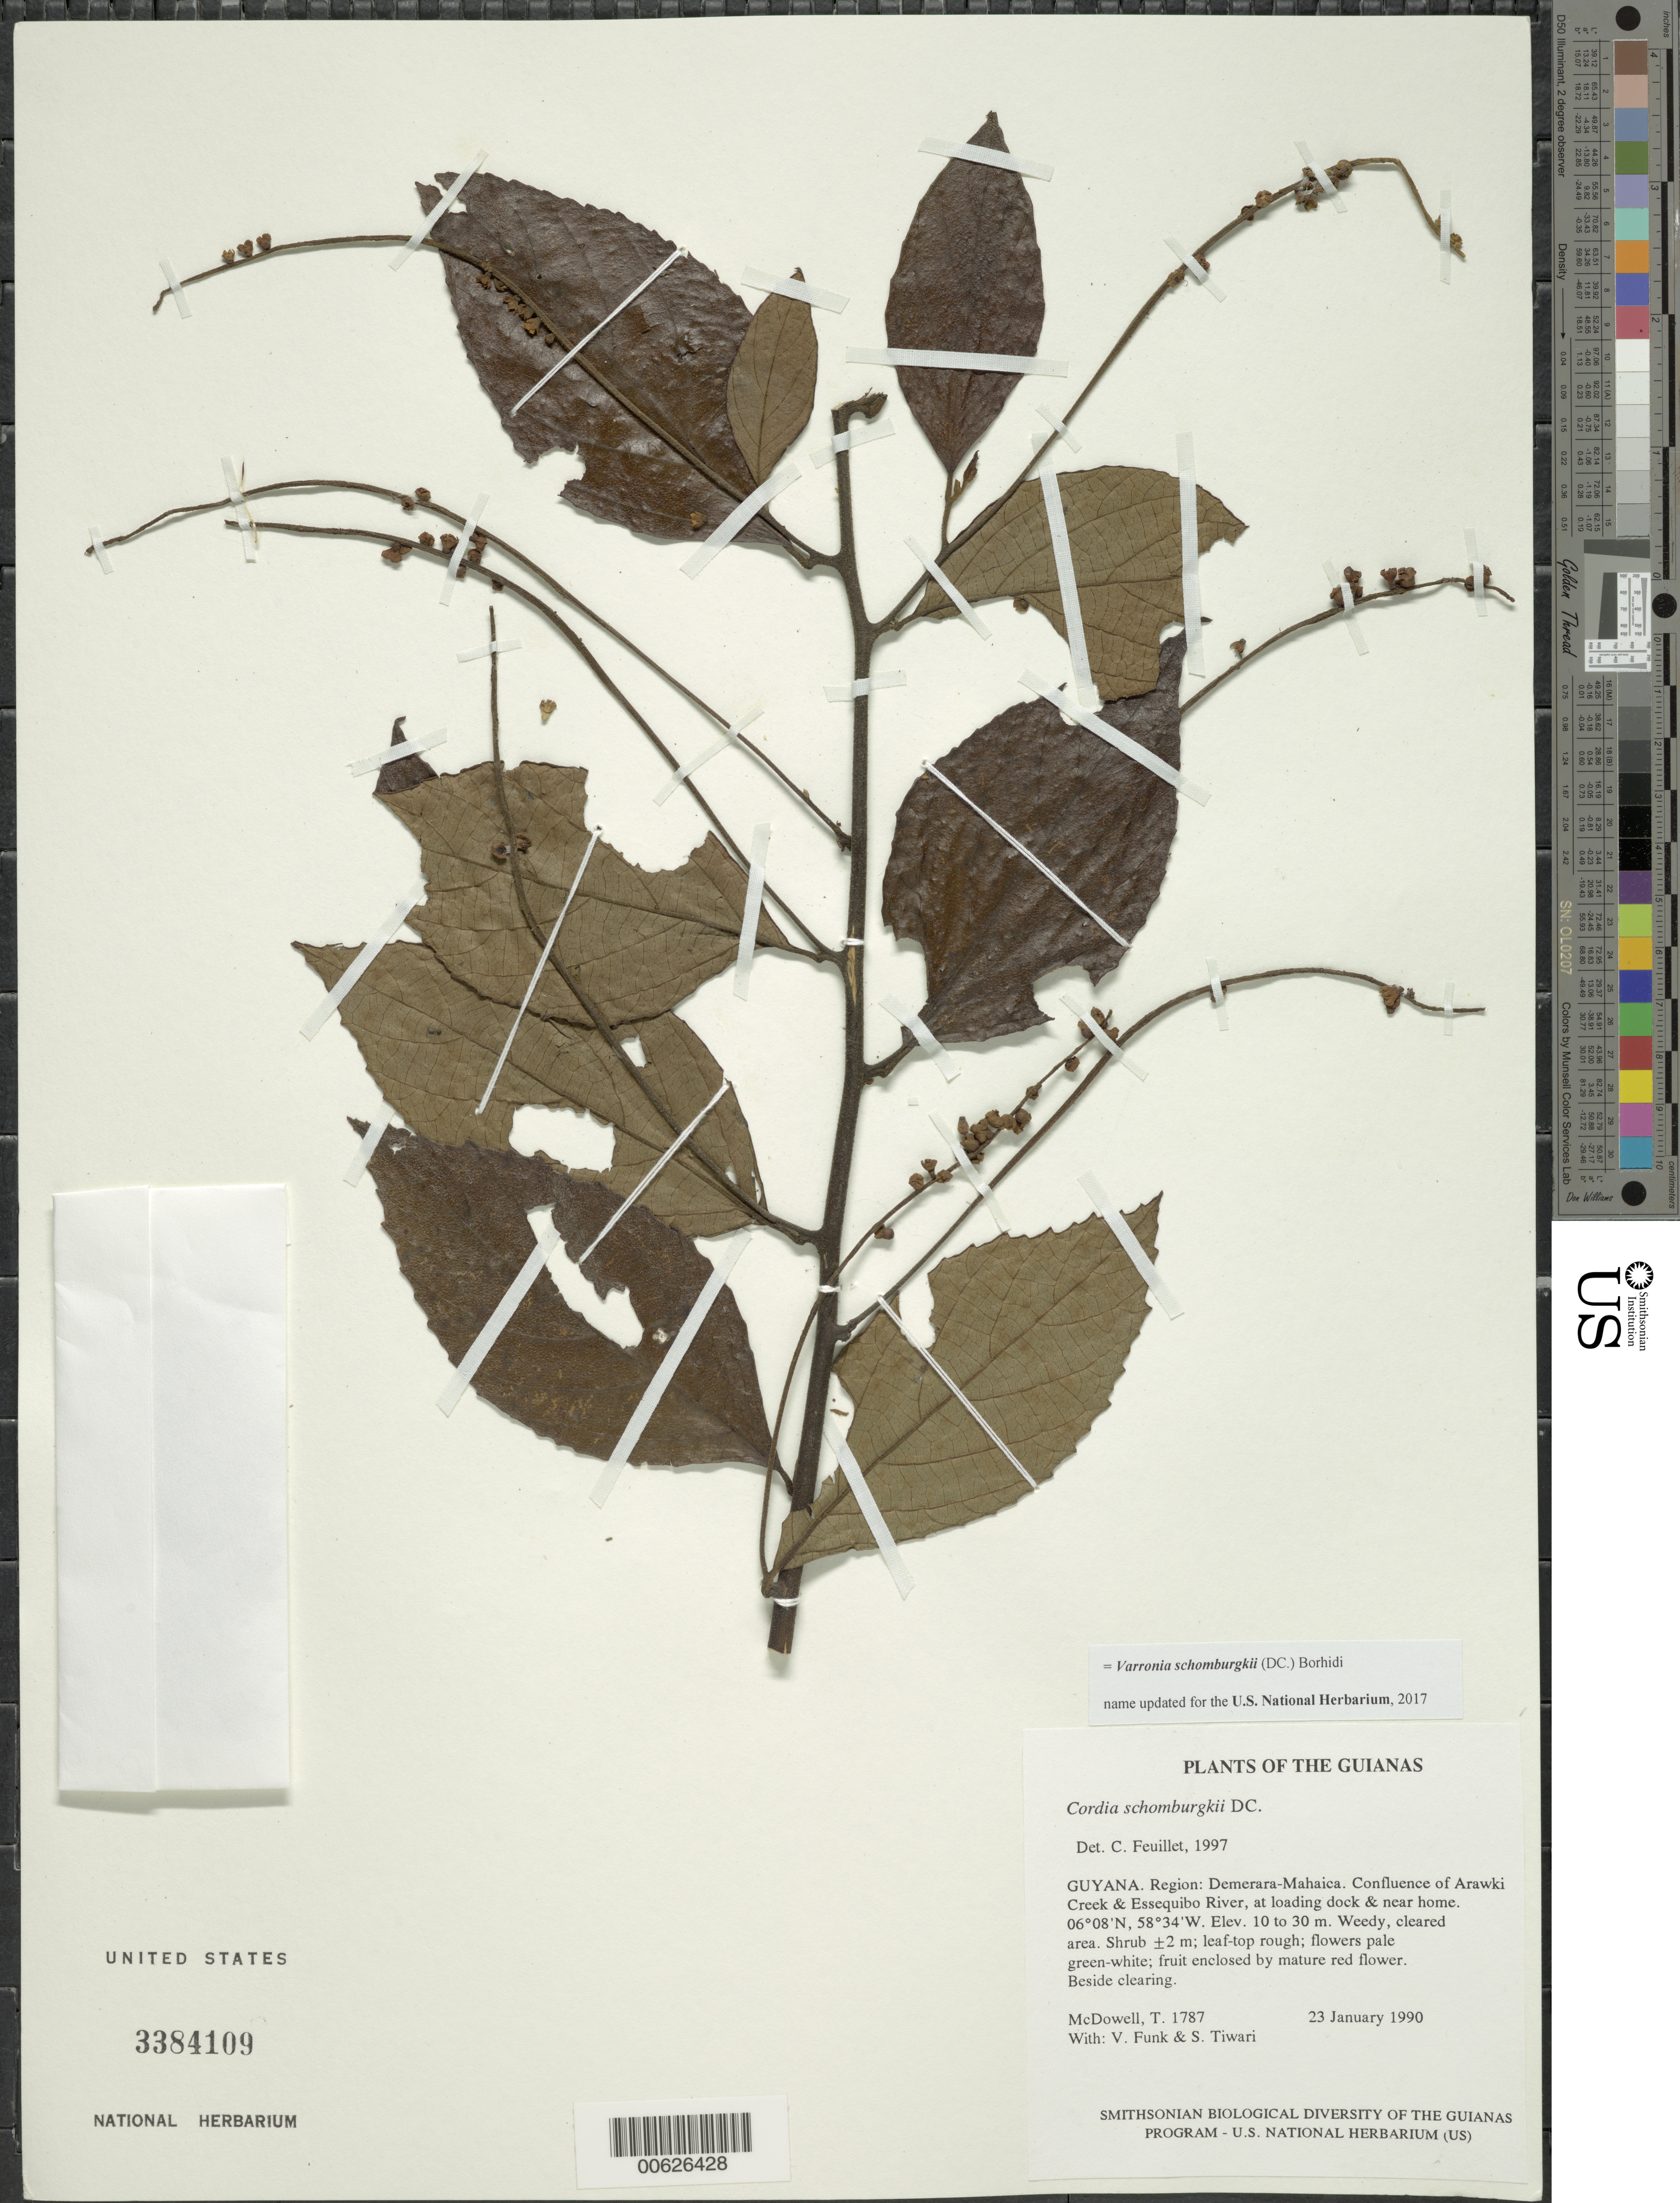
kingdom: Plantae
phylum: Tracheophyta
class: Magnoliopsida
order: Boraginales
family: Cordiaceae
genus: Cordia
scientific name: Cordia schomburgkii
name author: DC.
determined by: Feuillet, C.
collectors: T. McDowell, V. Funk & S. Tiwari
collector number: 1787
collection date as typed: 23 January 1990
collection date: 1990-01-23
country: Guyana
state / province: Demerara-Mahaica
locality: Confluence of Arakwai River & Essequibo River, at loading dock and near home of guard (Ivan Rodriguez)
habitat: Weedy, cleared area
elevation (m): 10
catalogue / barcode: US 3384109